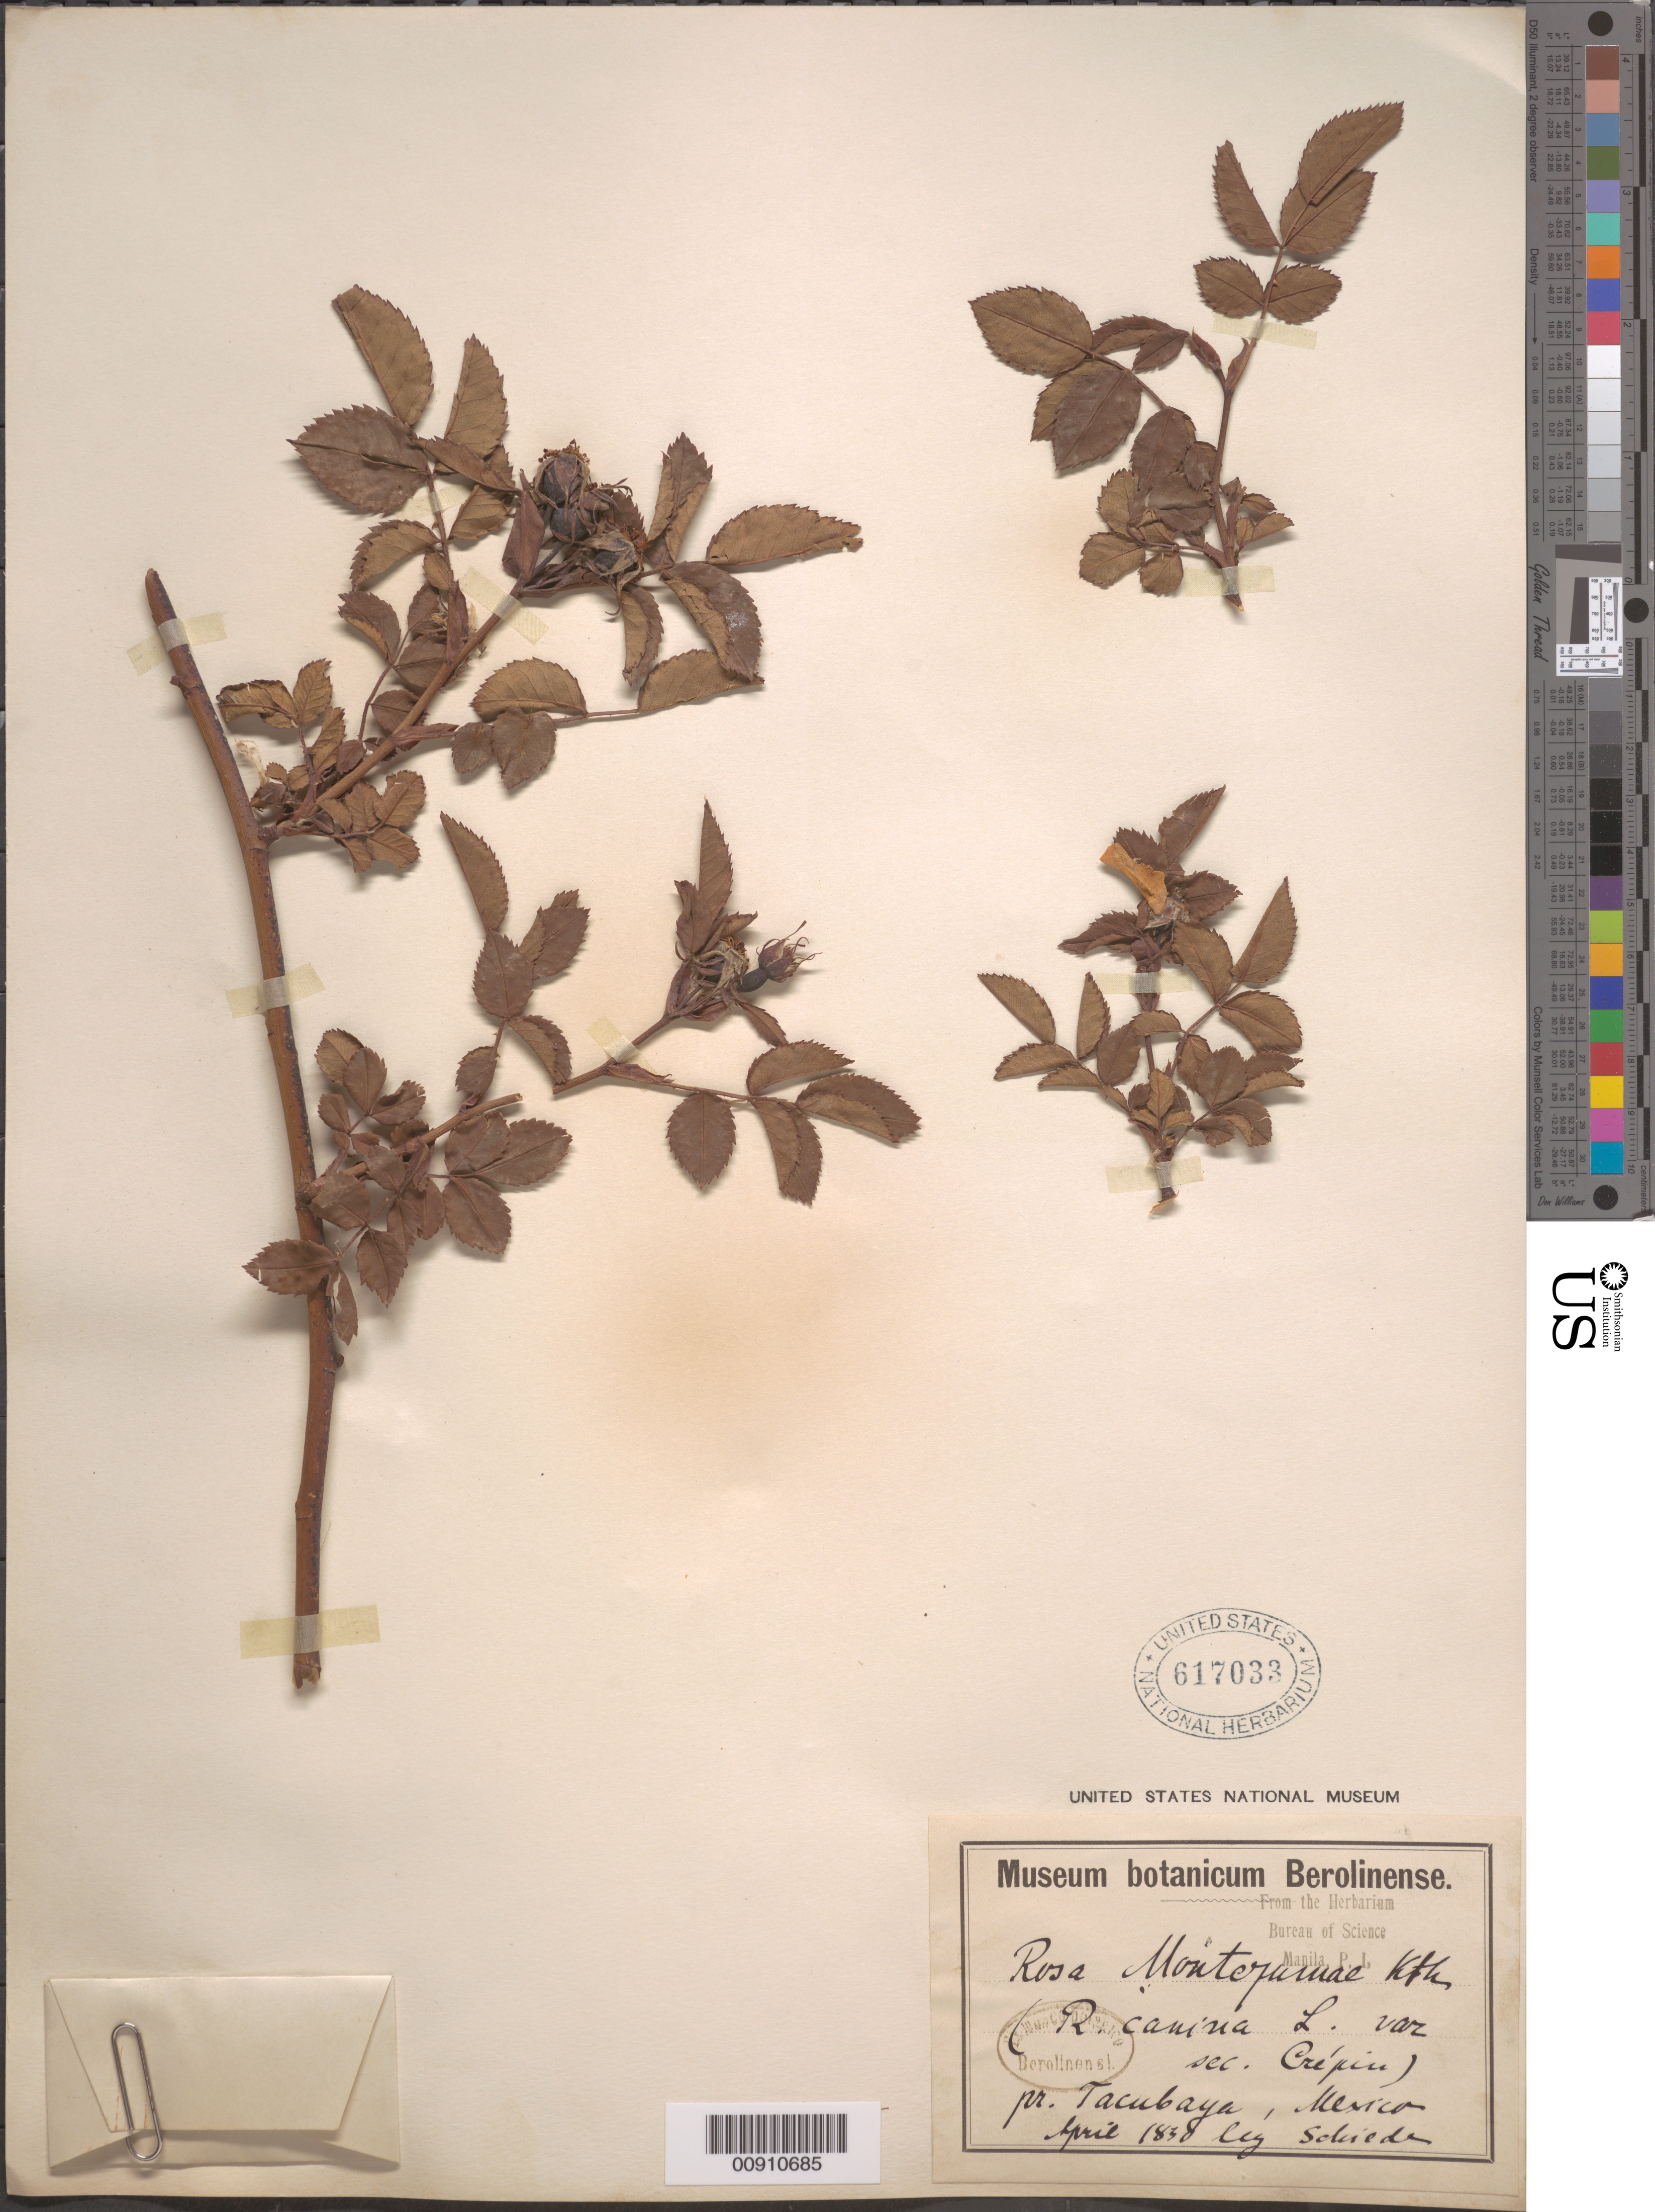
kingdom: Plantae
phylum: Tracheophyta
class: Magnoliopsida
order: Rosales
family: Rosaceae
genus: Rosa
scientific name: Rosa montezumae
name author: Humb. & Bonpl. ex Red & Thory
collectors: Schiede, --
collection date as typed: Apr 1830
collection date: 1830-04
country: Mexico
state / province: Distrito Federal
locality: Tacubaya.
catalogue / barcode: US 617033